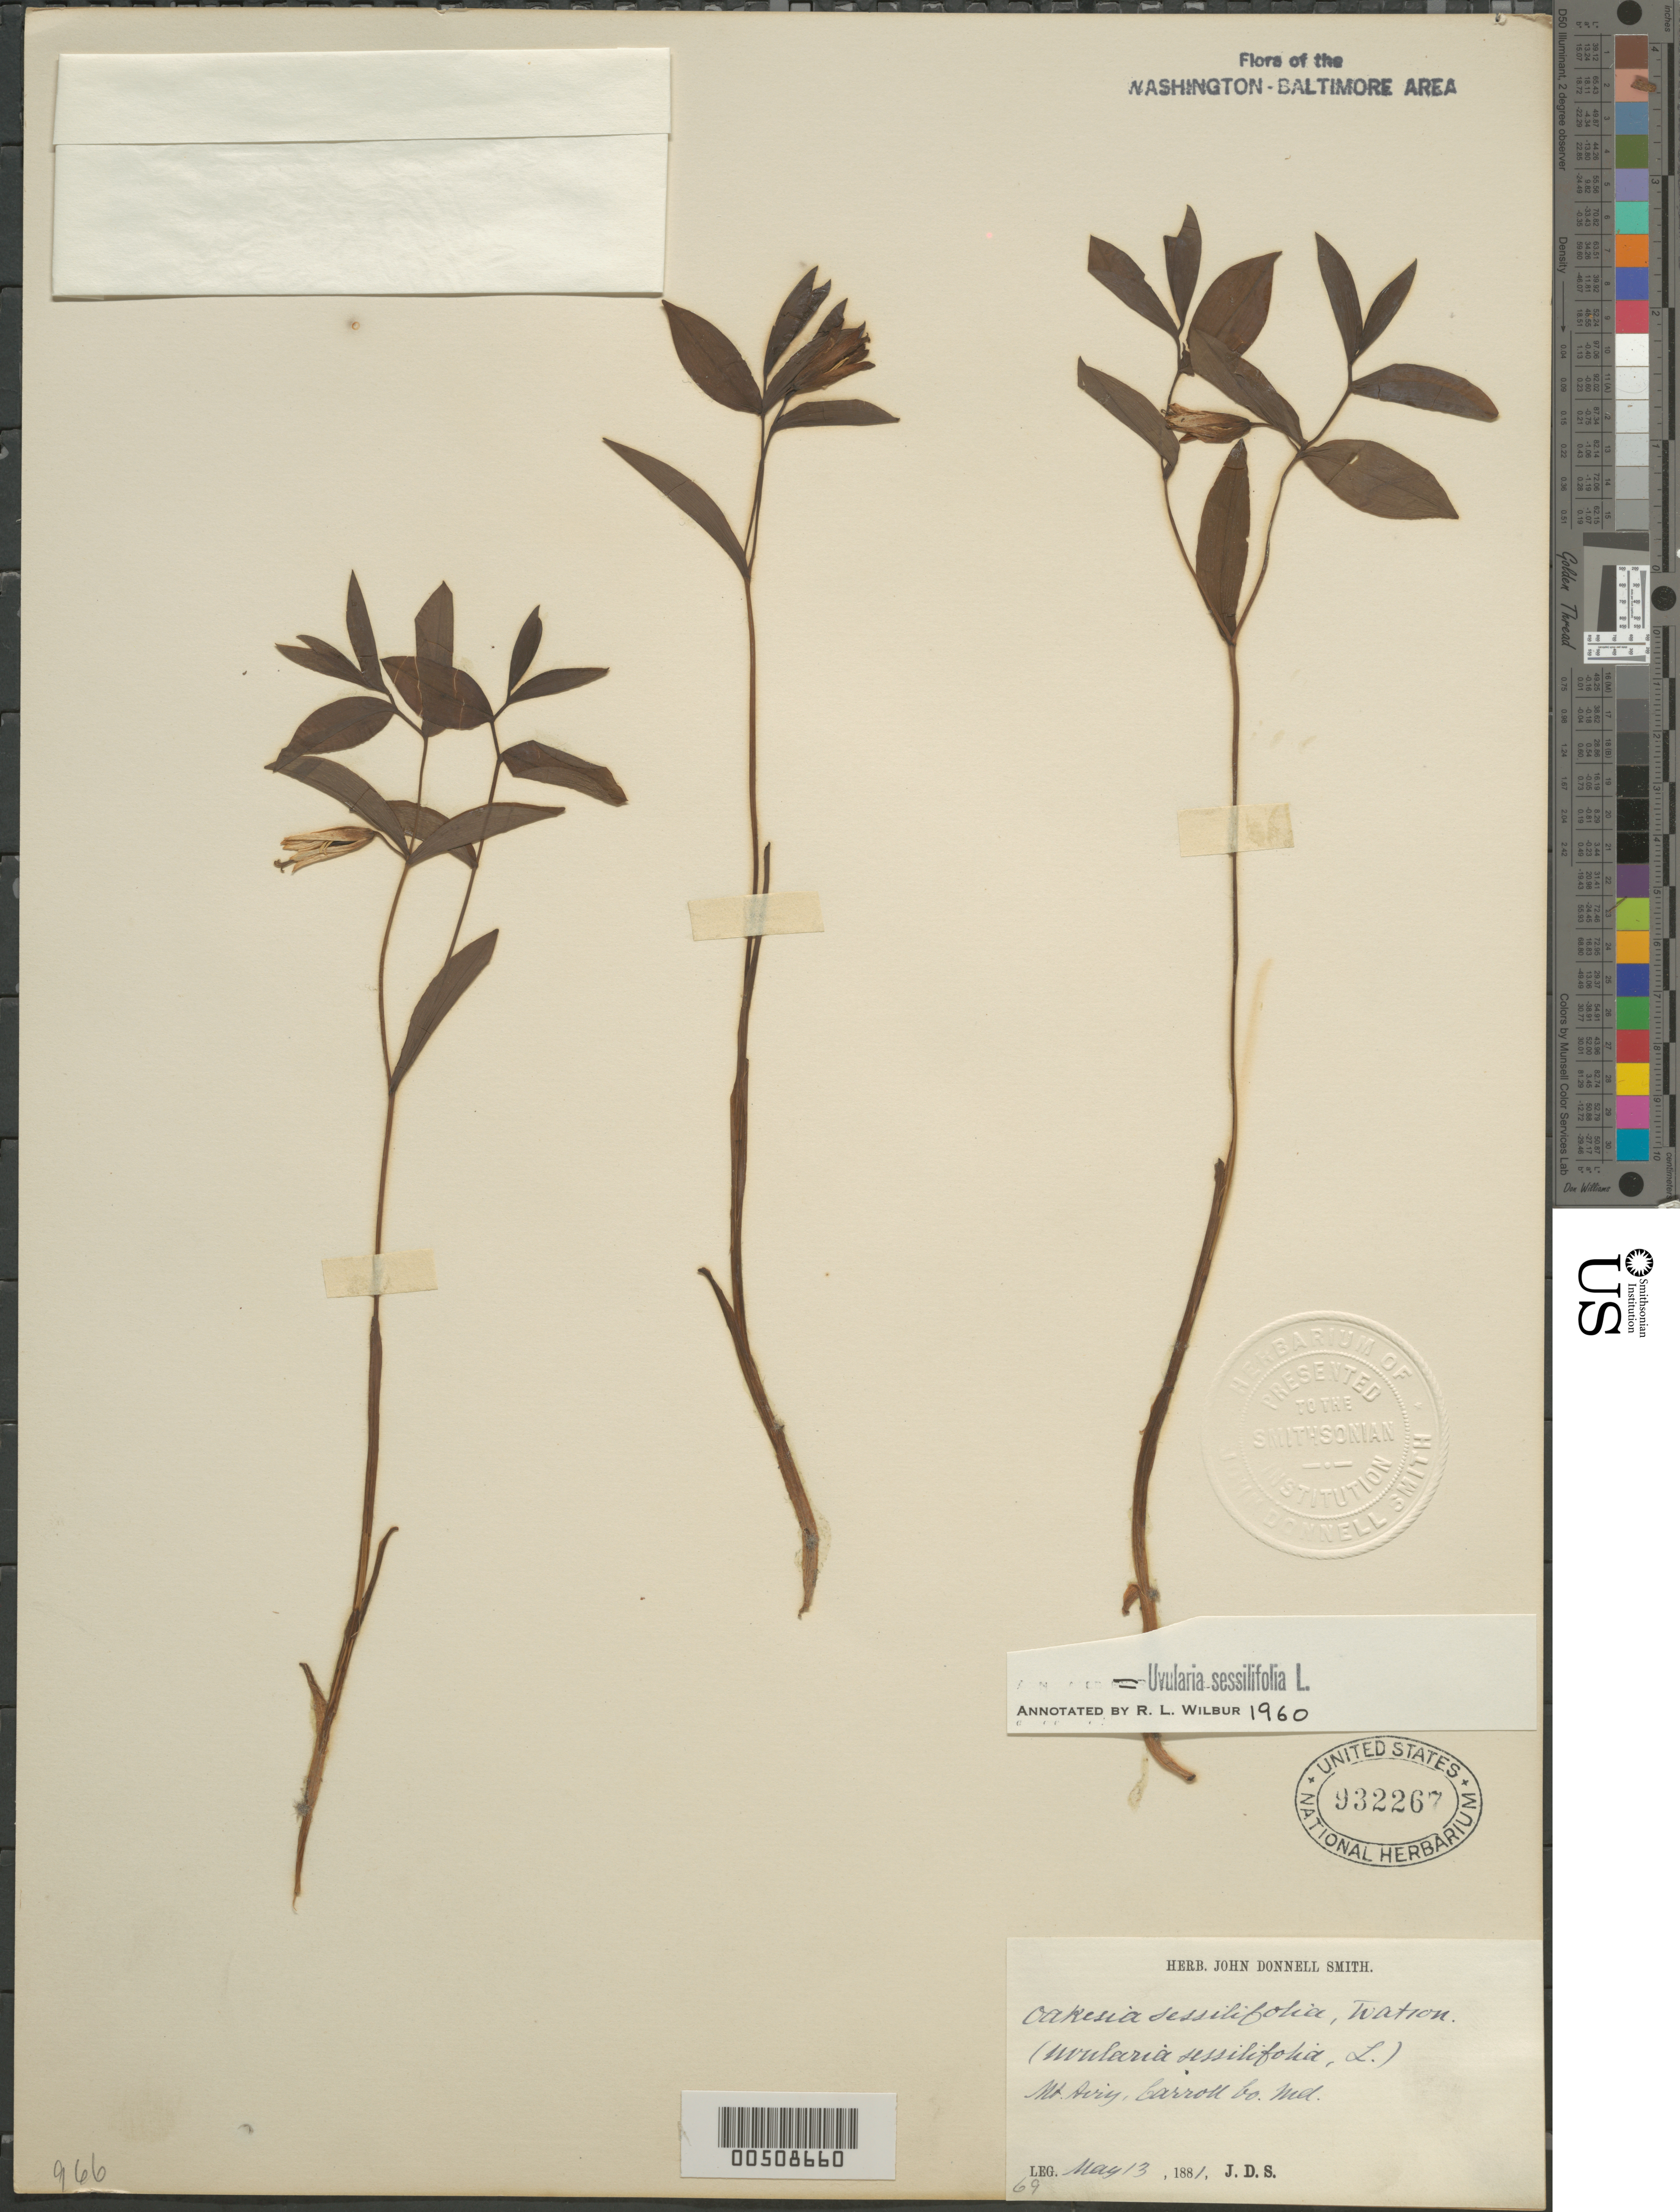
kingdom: Plantae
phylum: Tracheophyta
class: Liliopsida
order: Liliales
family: Colchicaceae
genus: Uvularia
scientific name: Uvularia sessilifolia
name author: L.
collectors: J. Donnell Smith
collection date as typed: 13 May 1881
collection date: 1881-05-13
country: United States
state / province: Maryland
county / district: Carroll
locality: Mt. Airy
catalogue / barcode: US 932267